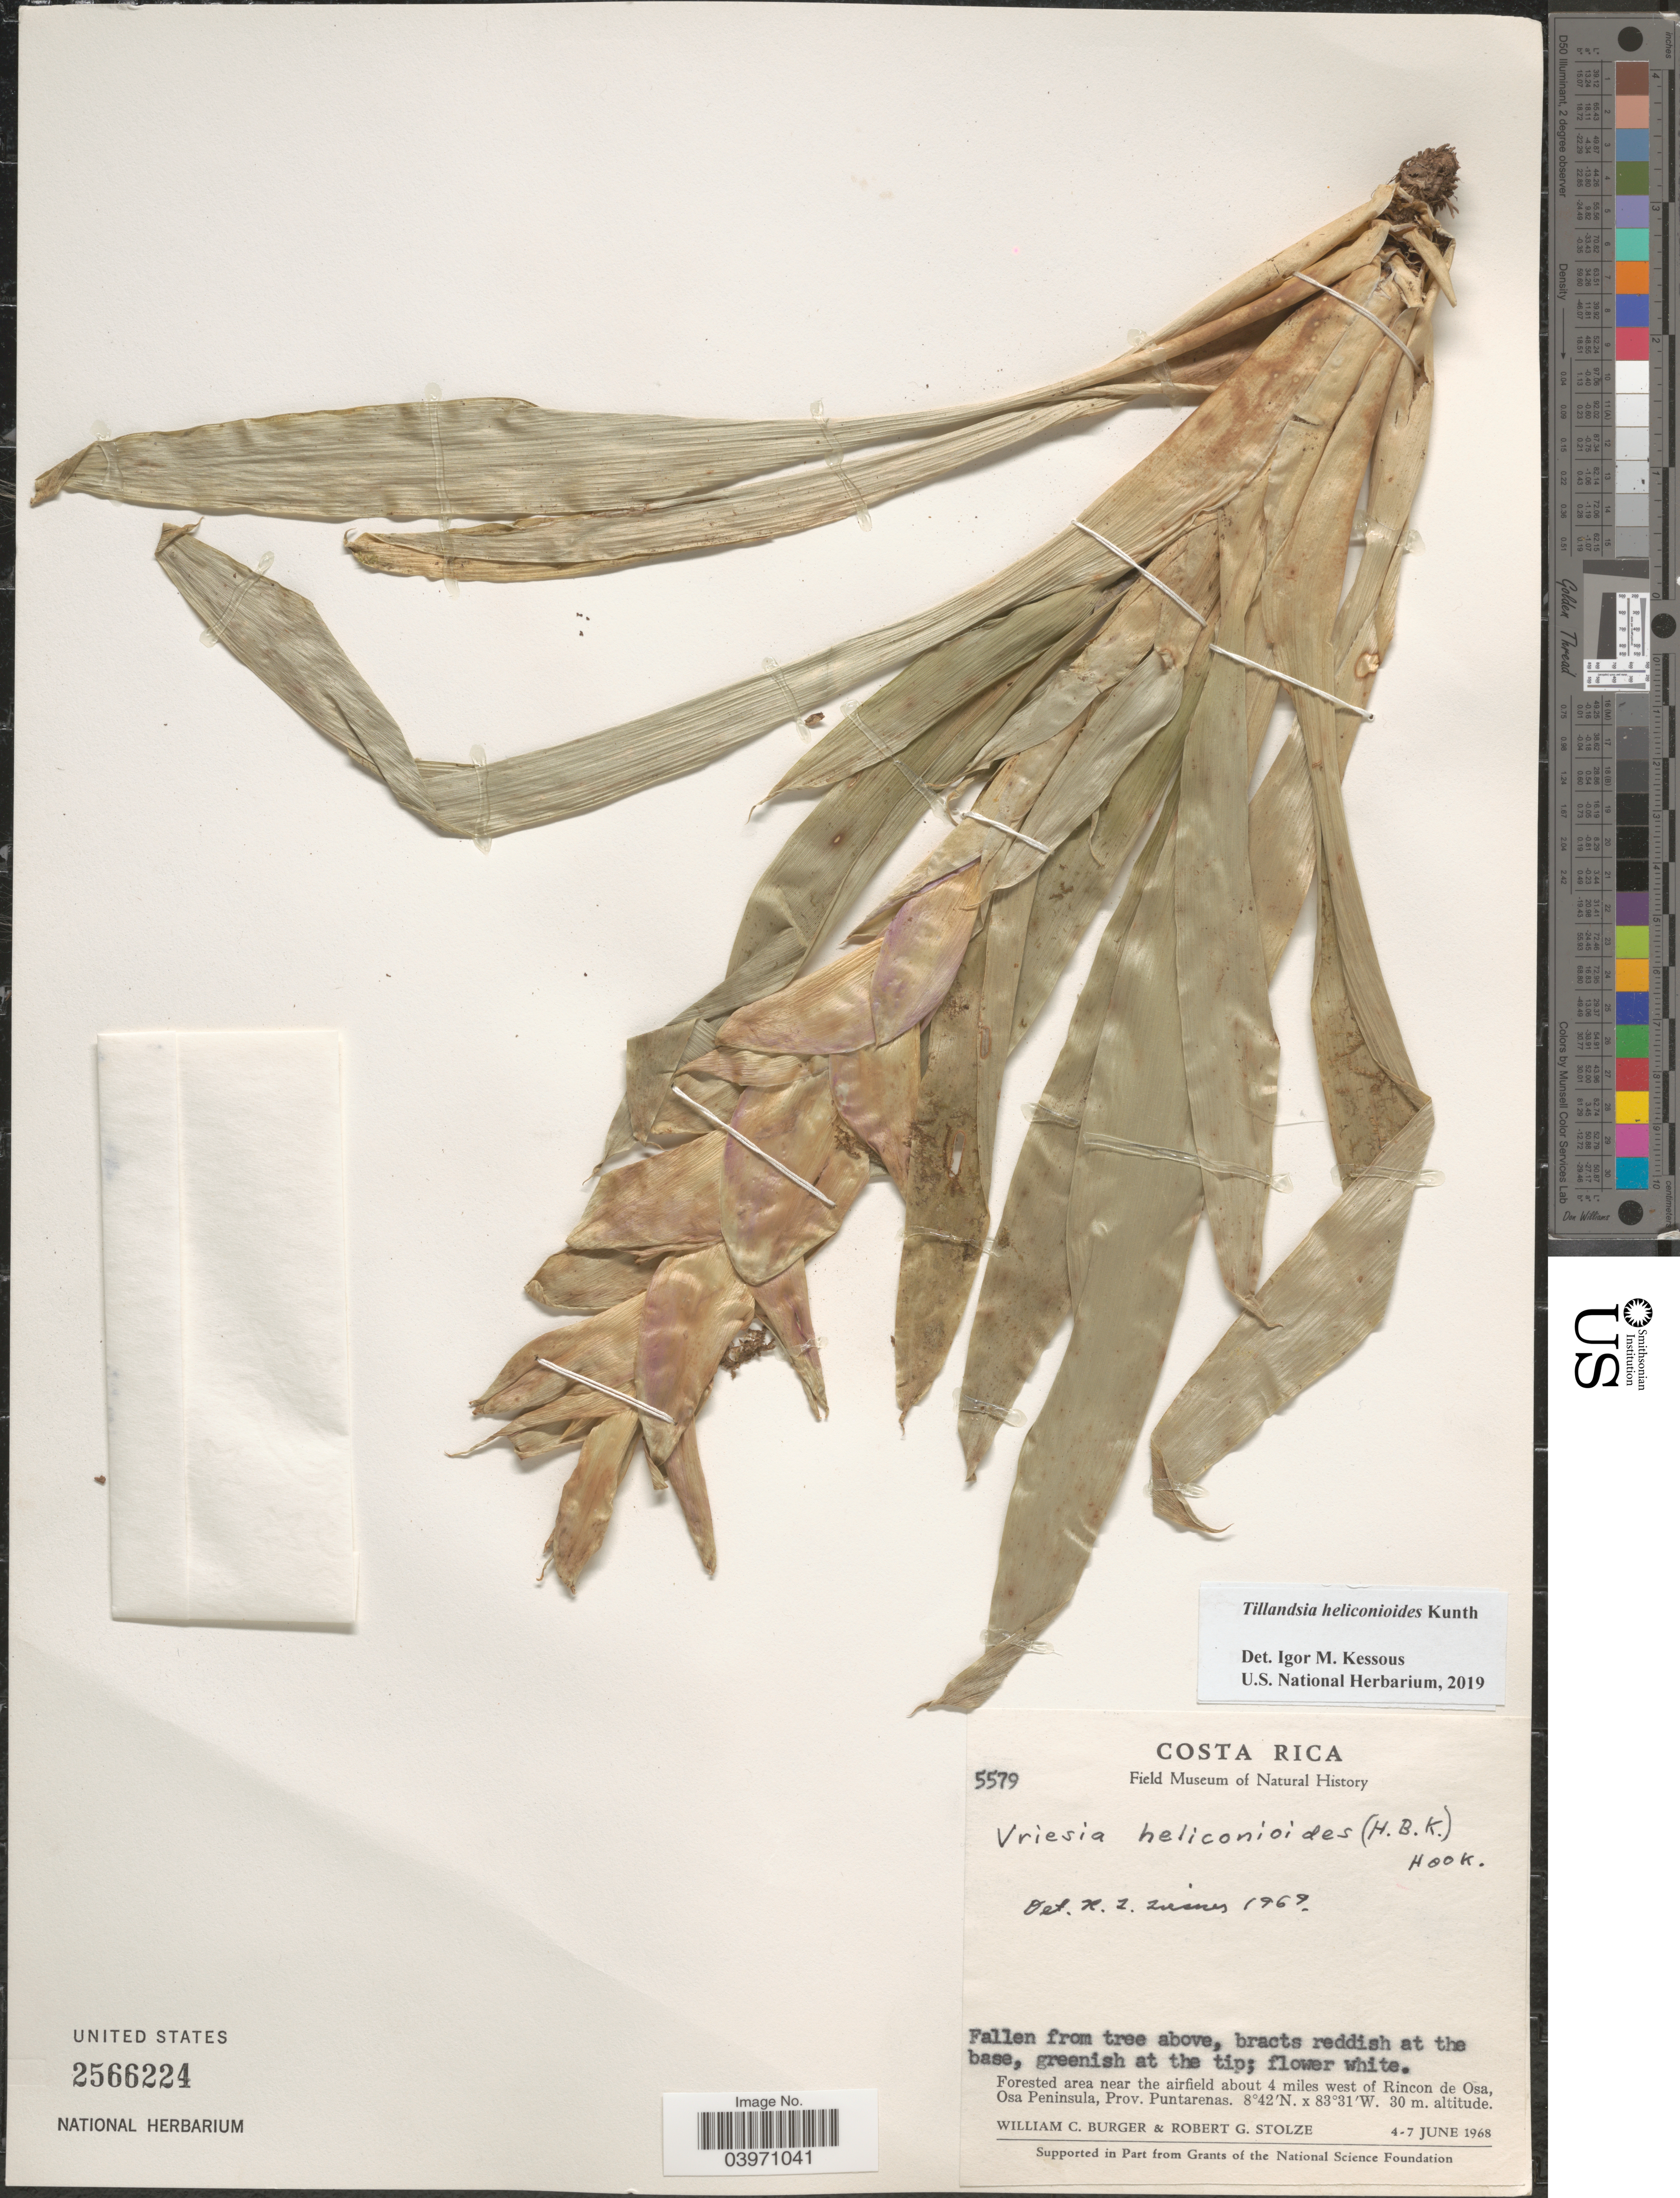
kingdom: Plantae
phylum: Tracheophyta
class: Liliopsida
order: Poales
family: Bromeliaceae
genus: Tillandsia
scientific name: Tillandsia heliconioides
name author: Kunth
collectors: W. Burger & R. G. Stolze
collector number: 5579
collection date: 1968-06-04/1968-06-07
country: Costa Rica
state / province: Puntarenas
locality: Forested area near the airfield about 4 miles west of Rincon de Osa, Osa Peninsula.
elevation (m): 30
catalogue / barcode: US 2566224